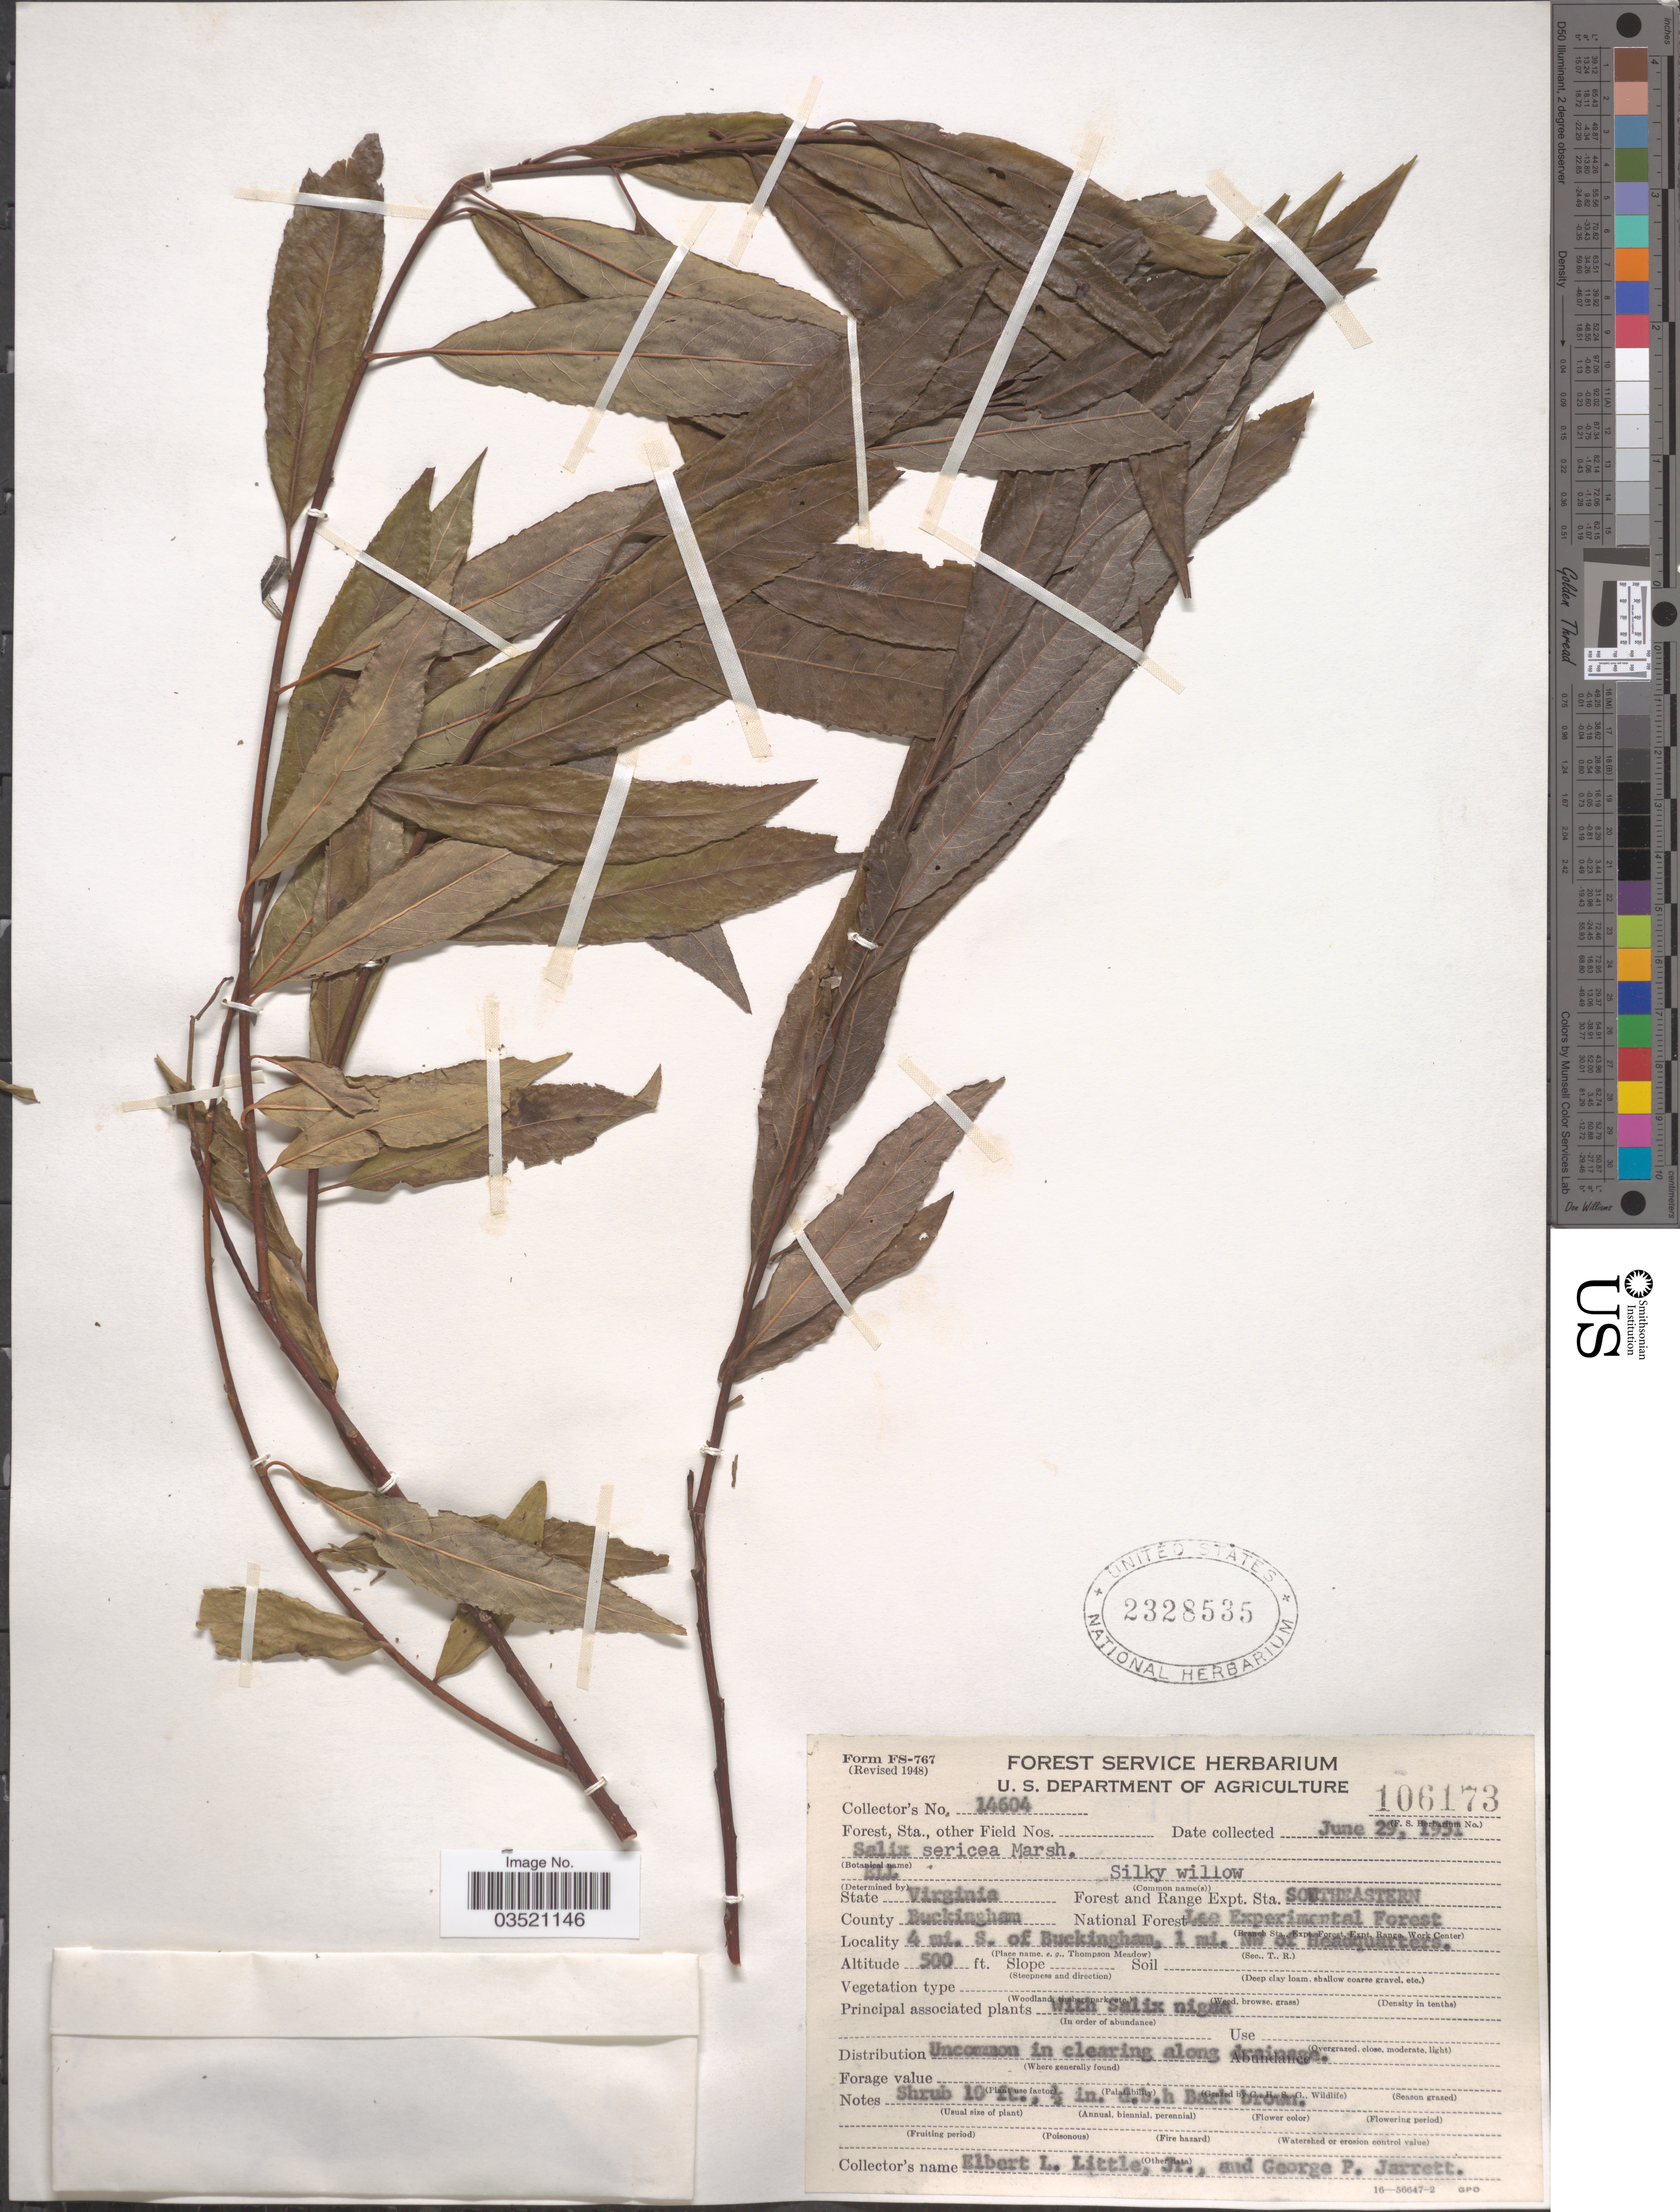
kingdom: Plantae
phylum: Tracheophyta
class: Magnoliopsida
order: Malpighiales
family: Salicaceae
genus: Salix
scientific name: Salix sericea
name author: Marshall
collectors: E. L. Little & G. Jarrett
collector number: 14604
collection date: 1931-06-29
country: United States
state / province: Virginia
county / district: Buckingham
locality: Forest and Range Expt. Sta. Southeastern, County Buckingham, National Forest Lee Experimental Forest, 4 mi. S. of Buckingham, 1 mi. NW of Headquarters.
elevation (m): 152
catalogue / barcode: US 2328535